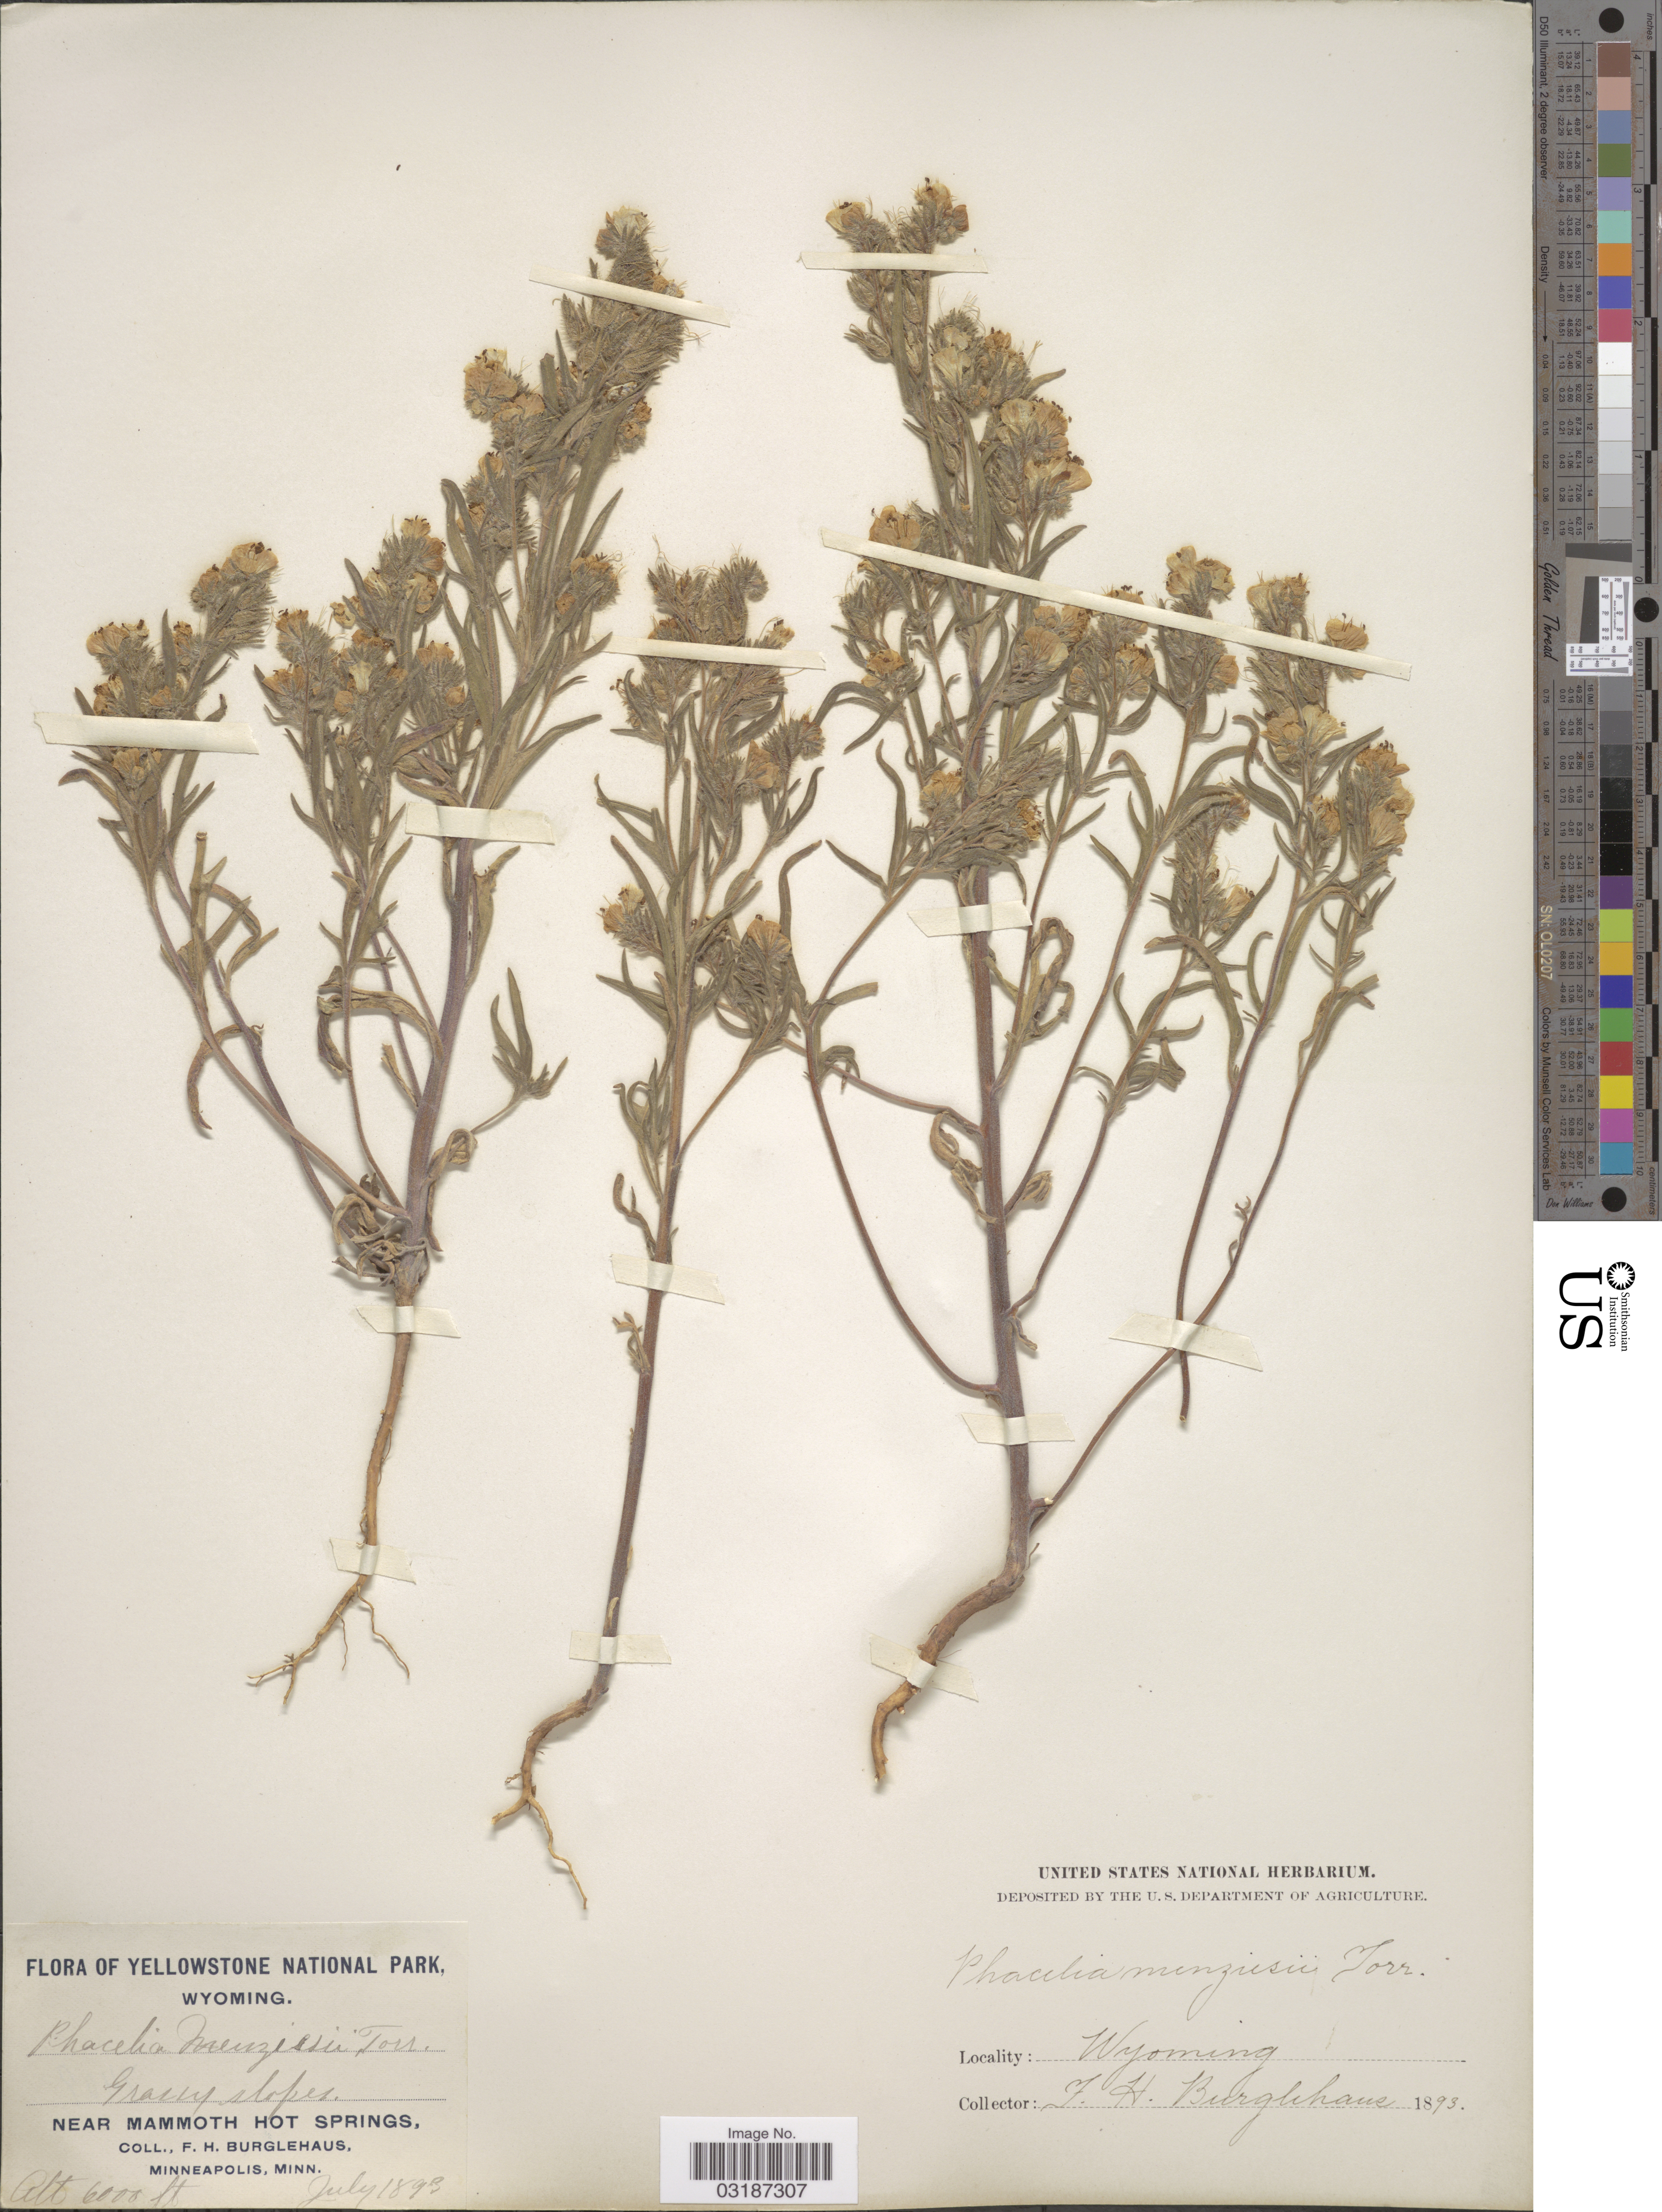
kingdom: Plantae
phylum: Tracheophyta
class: Magnoliopsida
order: Boraginales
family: Hydrophyllaceae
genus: Phacelia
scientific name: Phacelia linearis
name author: (Pursh) Holz.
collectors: F. Burglehaus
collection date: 1893-07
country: United States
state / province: Wyoming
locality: Yellowstone National Park. Near Mammoth Hot Springs.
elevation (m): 1829